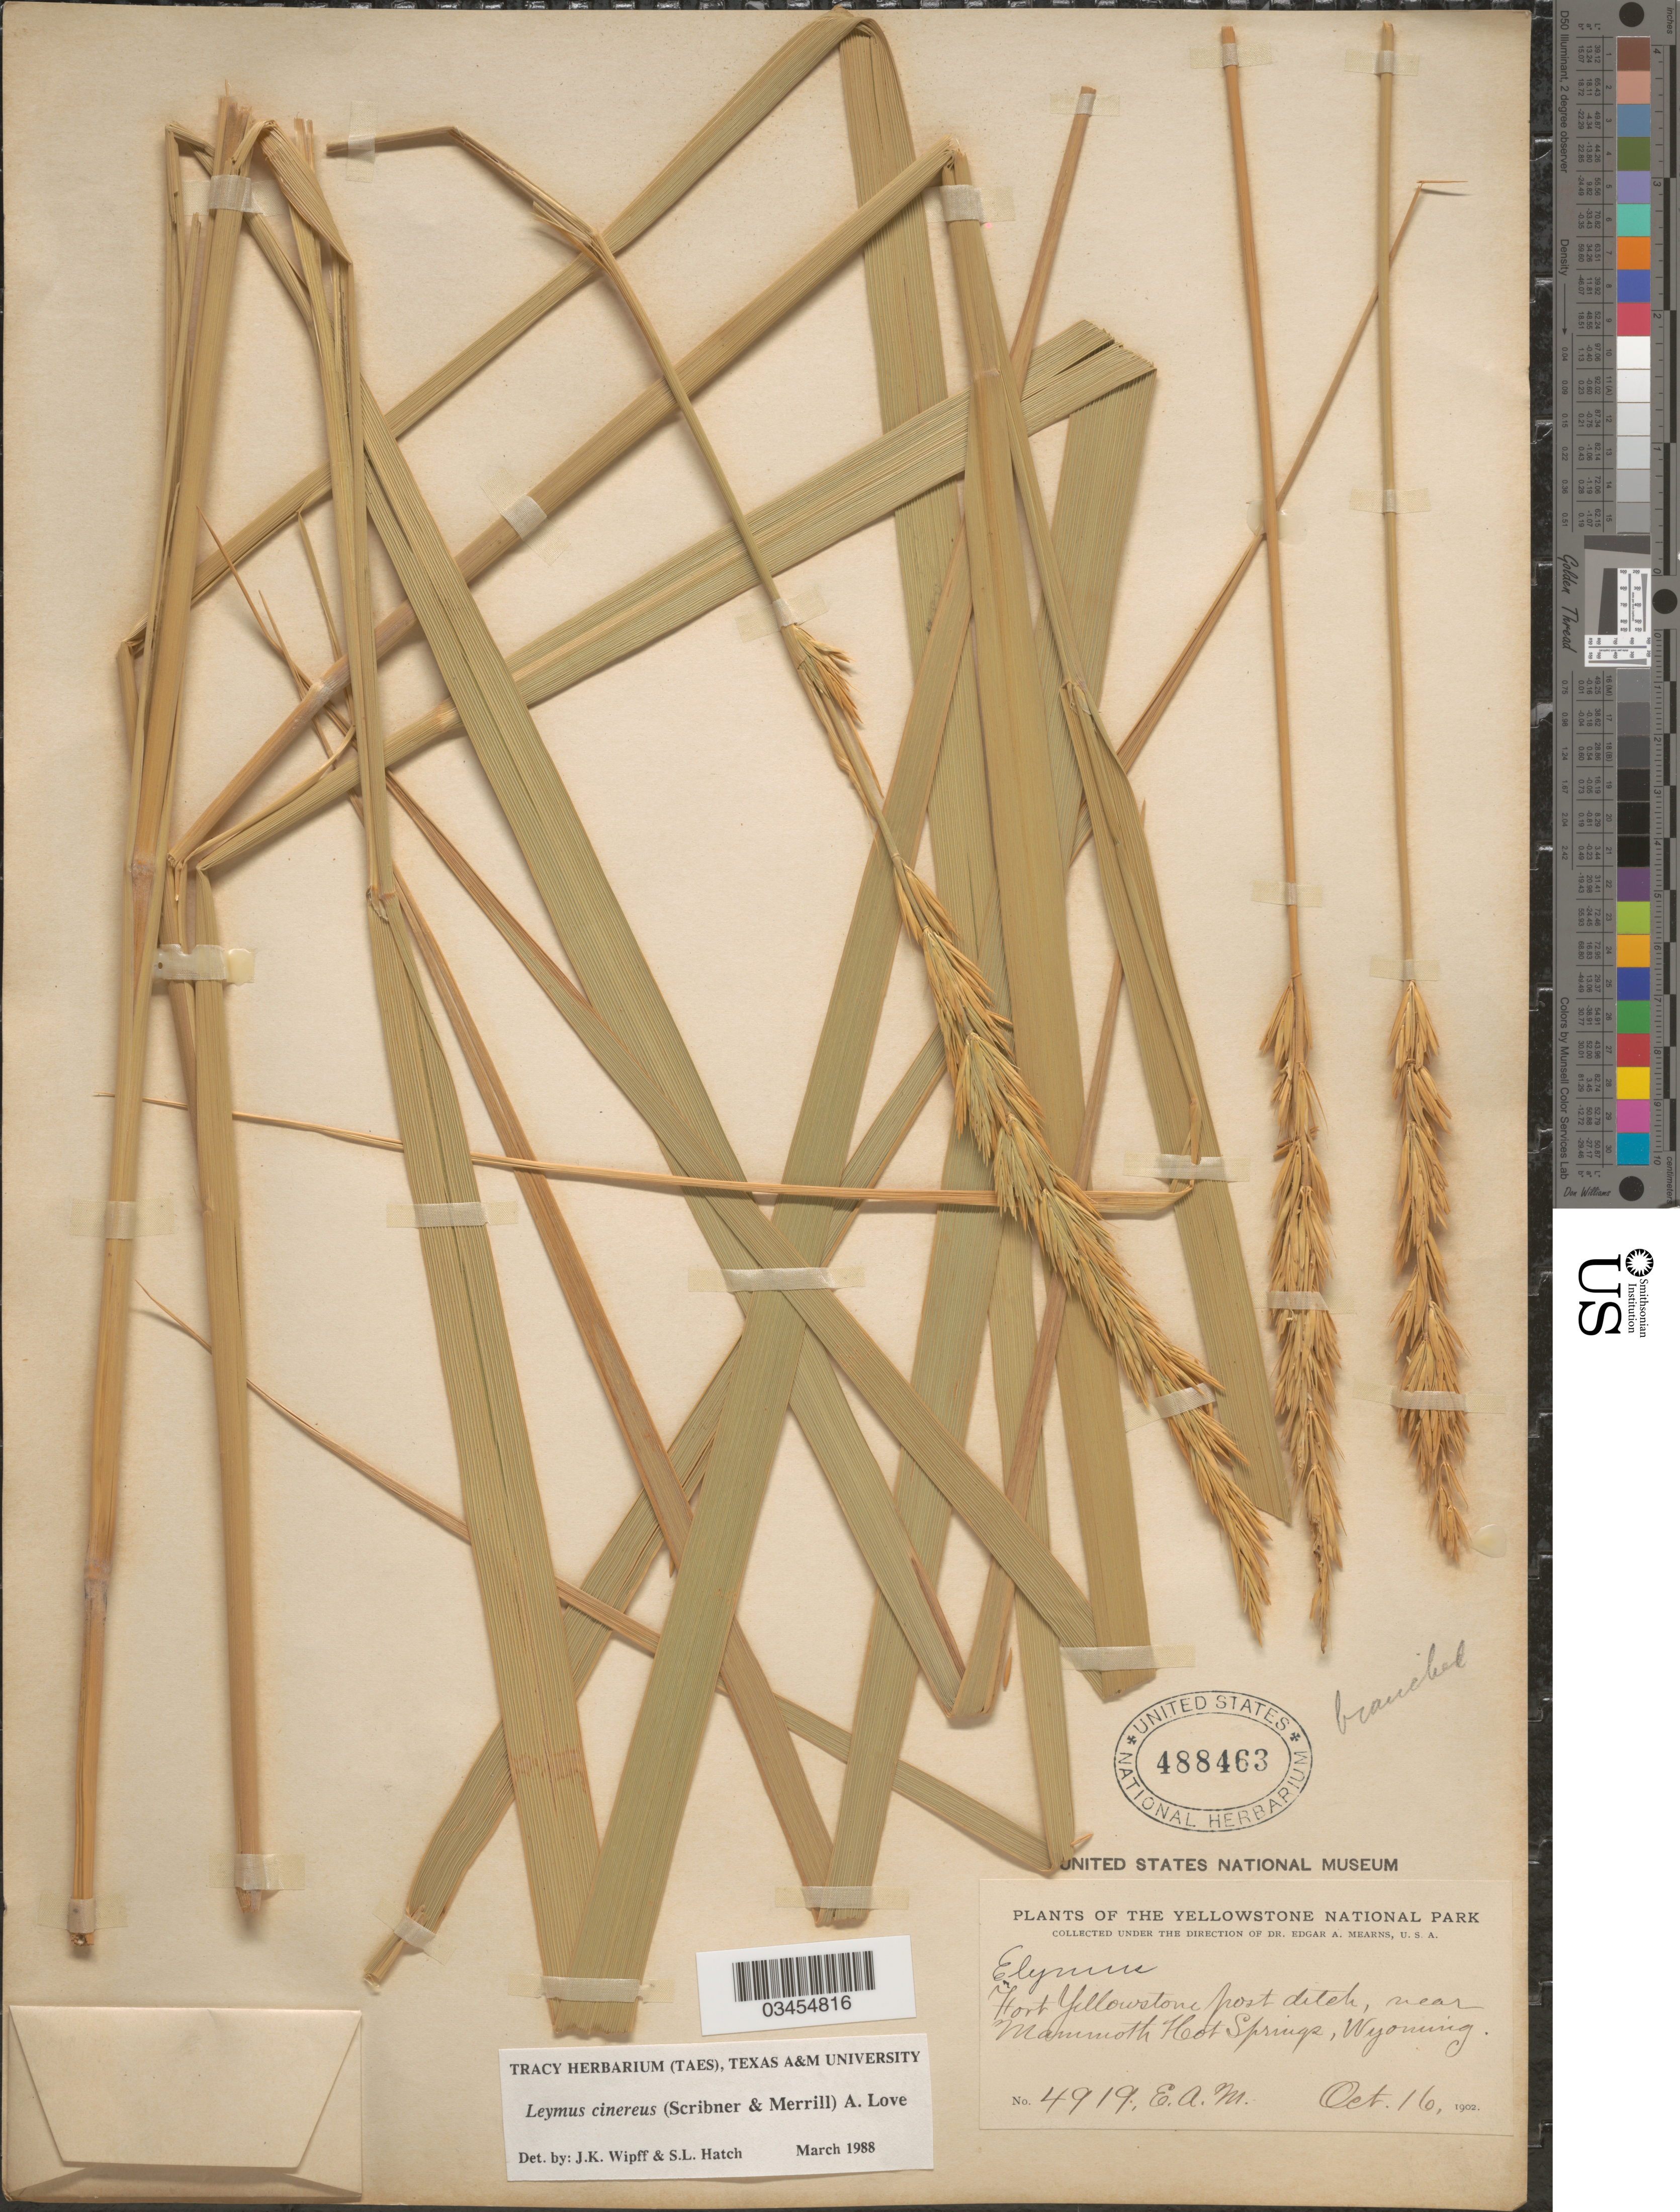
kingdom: Plantae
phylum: Tracheophyta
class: Liliopsida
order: Poales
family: Poaceae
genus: Leymus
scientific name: Leymus cinereus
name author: (Scribn. & Merr.) Á. Löve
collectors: E. A. Mearns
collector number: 4919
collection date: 1902-10-16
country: United States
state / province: Wyoming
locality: The Yellowstone National Park. Fort Yellowstone post ditch, near Mammoth Hot Springs.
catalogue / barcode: US 488463